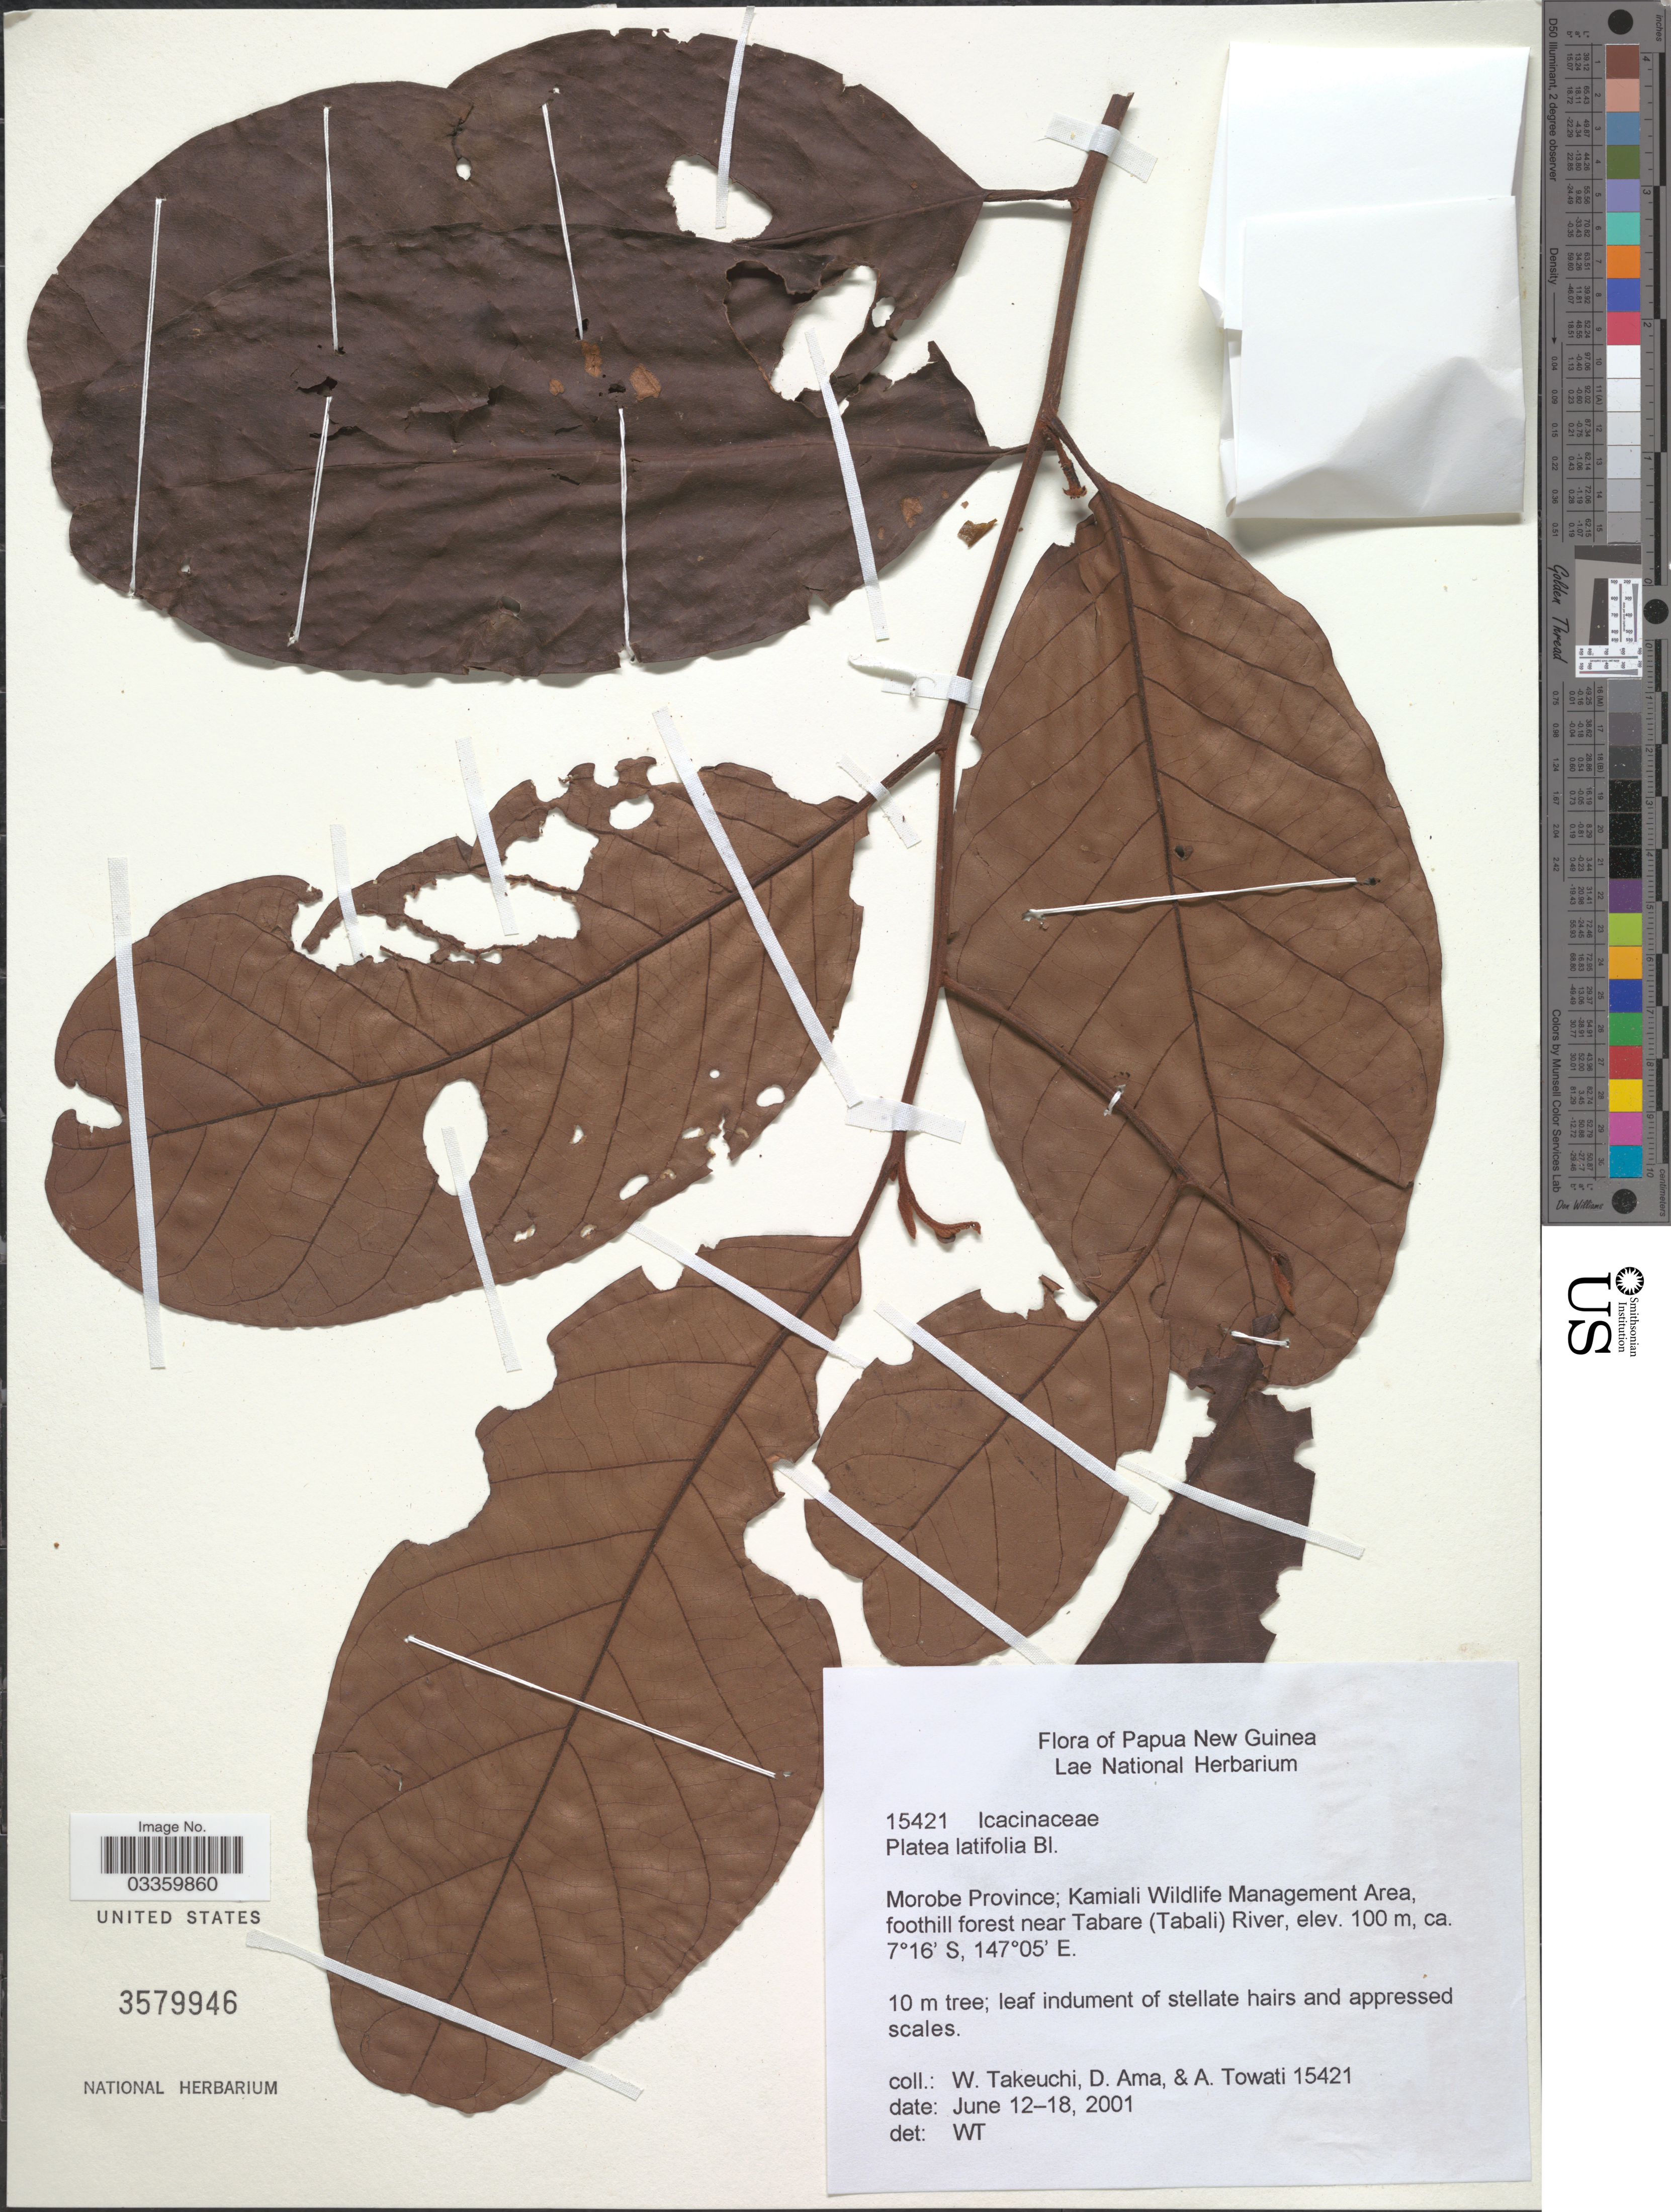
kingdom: Plantae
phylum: Tracheophyta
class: Magnoliopsida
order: Metteniusales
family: Metteniusaceae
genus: Platea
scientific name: Platea latifolia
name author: Blume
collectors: W. Takeuchi, D. Ama & A. Towati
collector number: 15421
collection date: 2001-06-12/2001-06-18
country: Papua New Guinea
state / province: Morobe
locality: Papua New Guinea. Kamiali Wildlife Management Area, foothill forest near Tabare (Tabali) River.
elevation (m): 100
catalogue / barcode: US 3579946